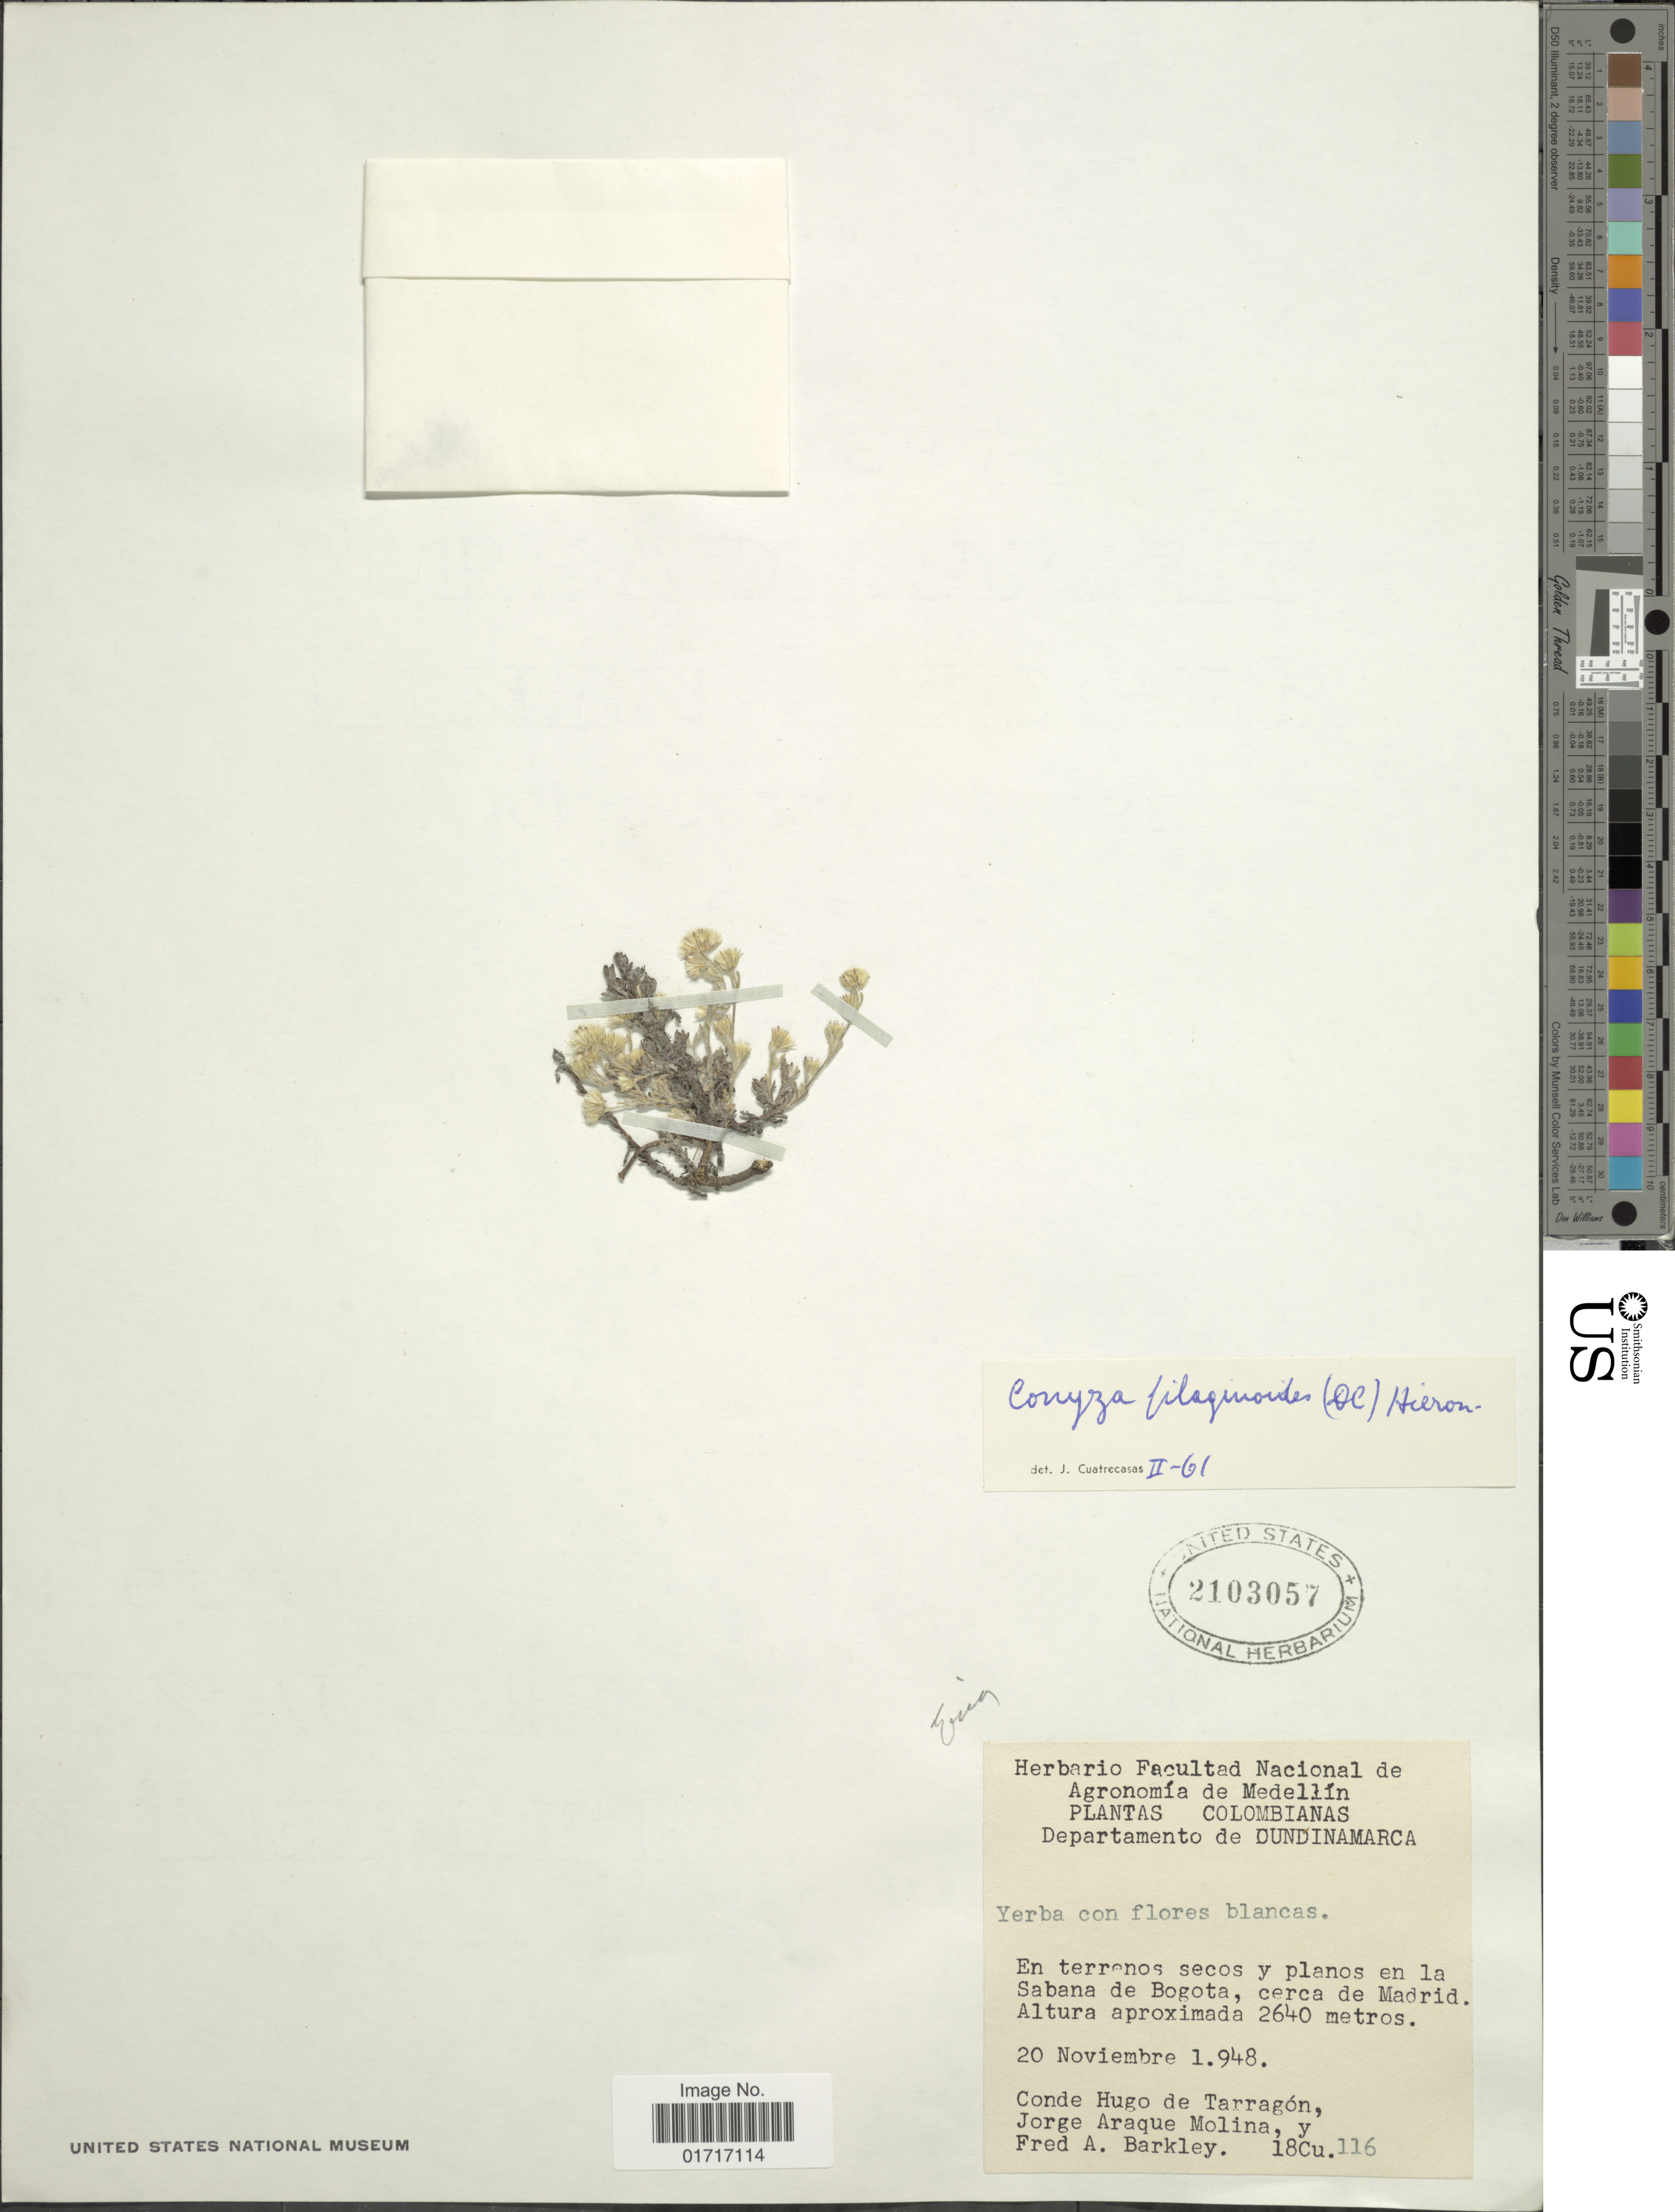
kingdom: Plantae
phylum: Tracheophyta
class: Magnoliopsida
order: Asterales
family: Asteraceae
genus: Conyza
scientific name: Conyza filaginoides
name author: (DC.) Hieron.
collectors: C. De Tarragon, J. Araque Molina & F. A. Barkley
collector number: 18Cu116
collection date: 1948-11-20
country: Colombia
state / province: Cundinamarca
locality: Deparatamento de Cundinamarca. En la Sabana de Bogota, cerca de Madrid.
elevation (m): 2640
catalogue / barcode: US 2103057